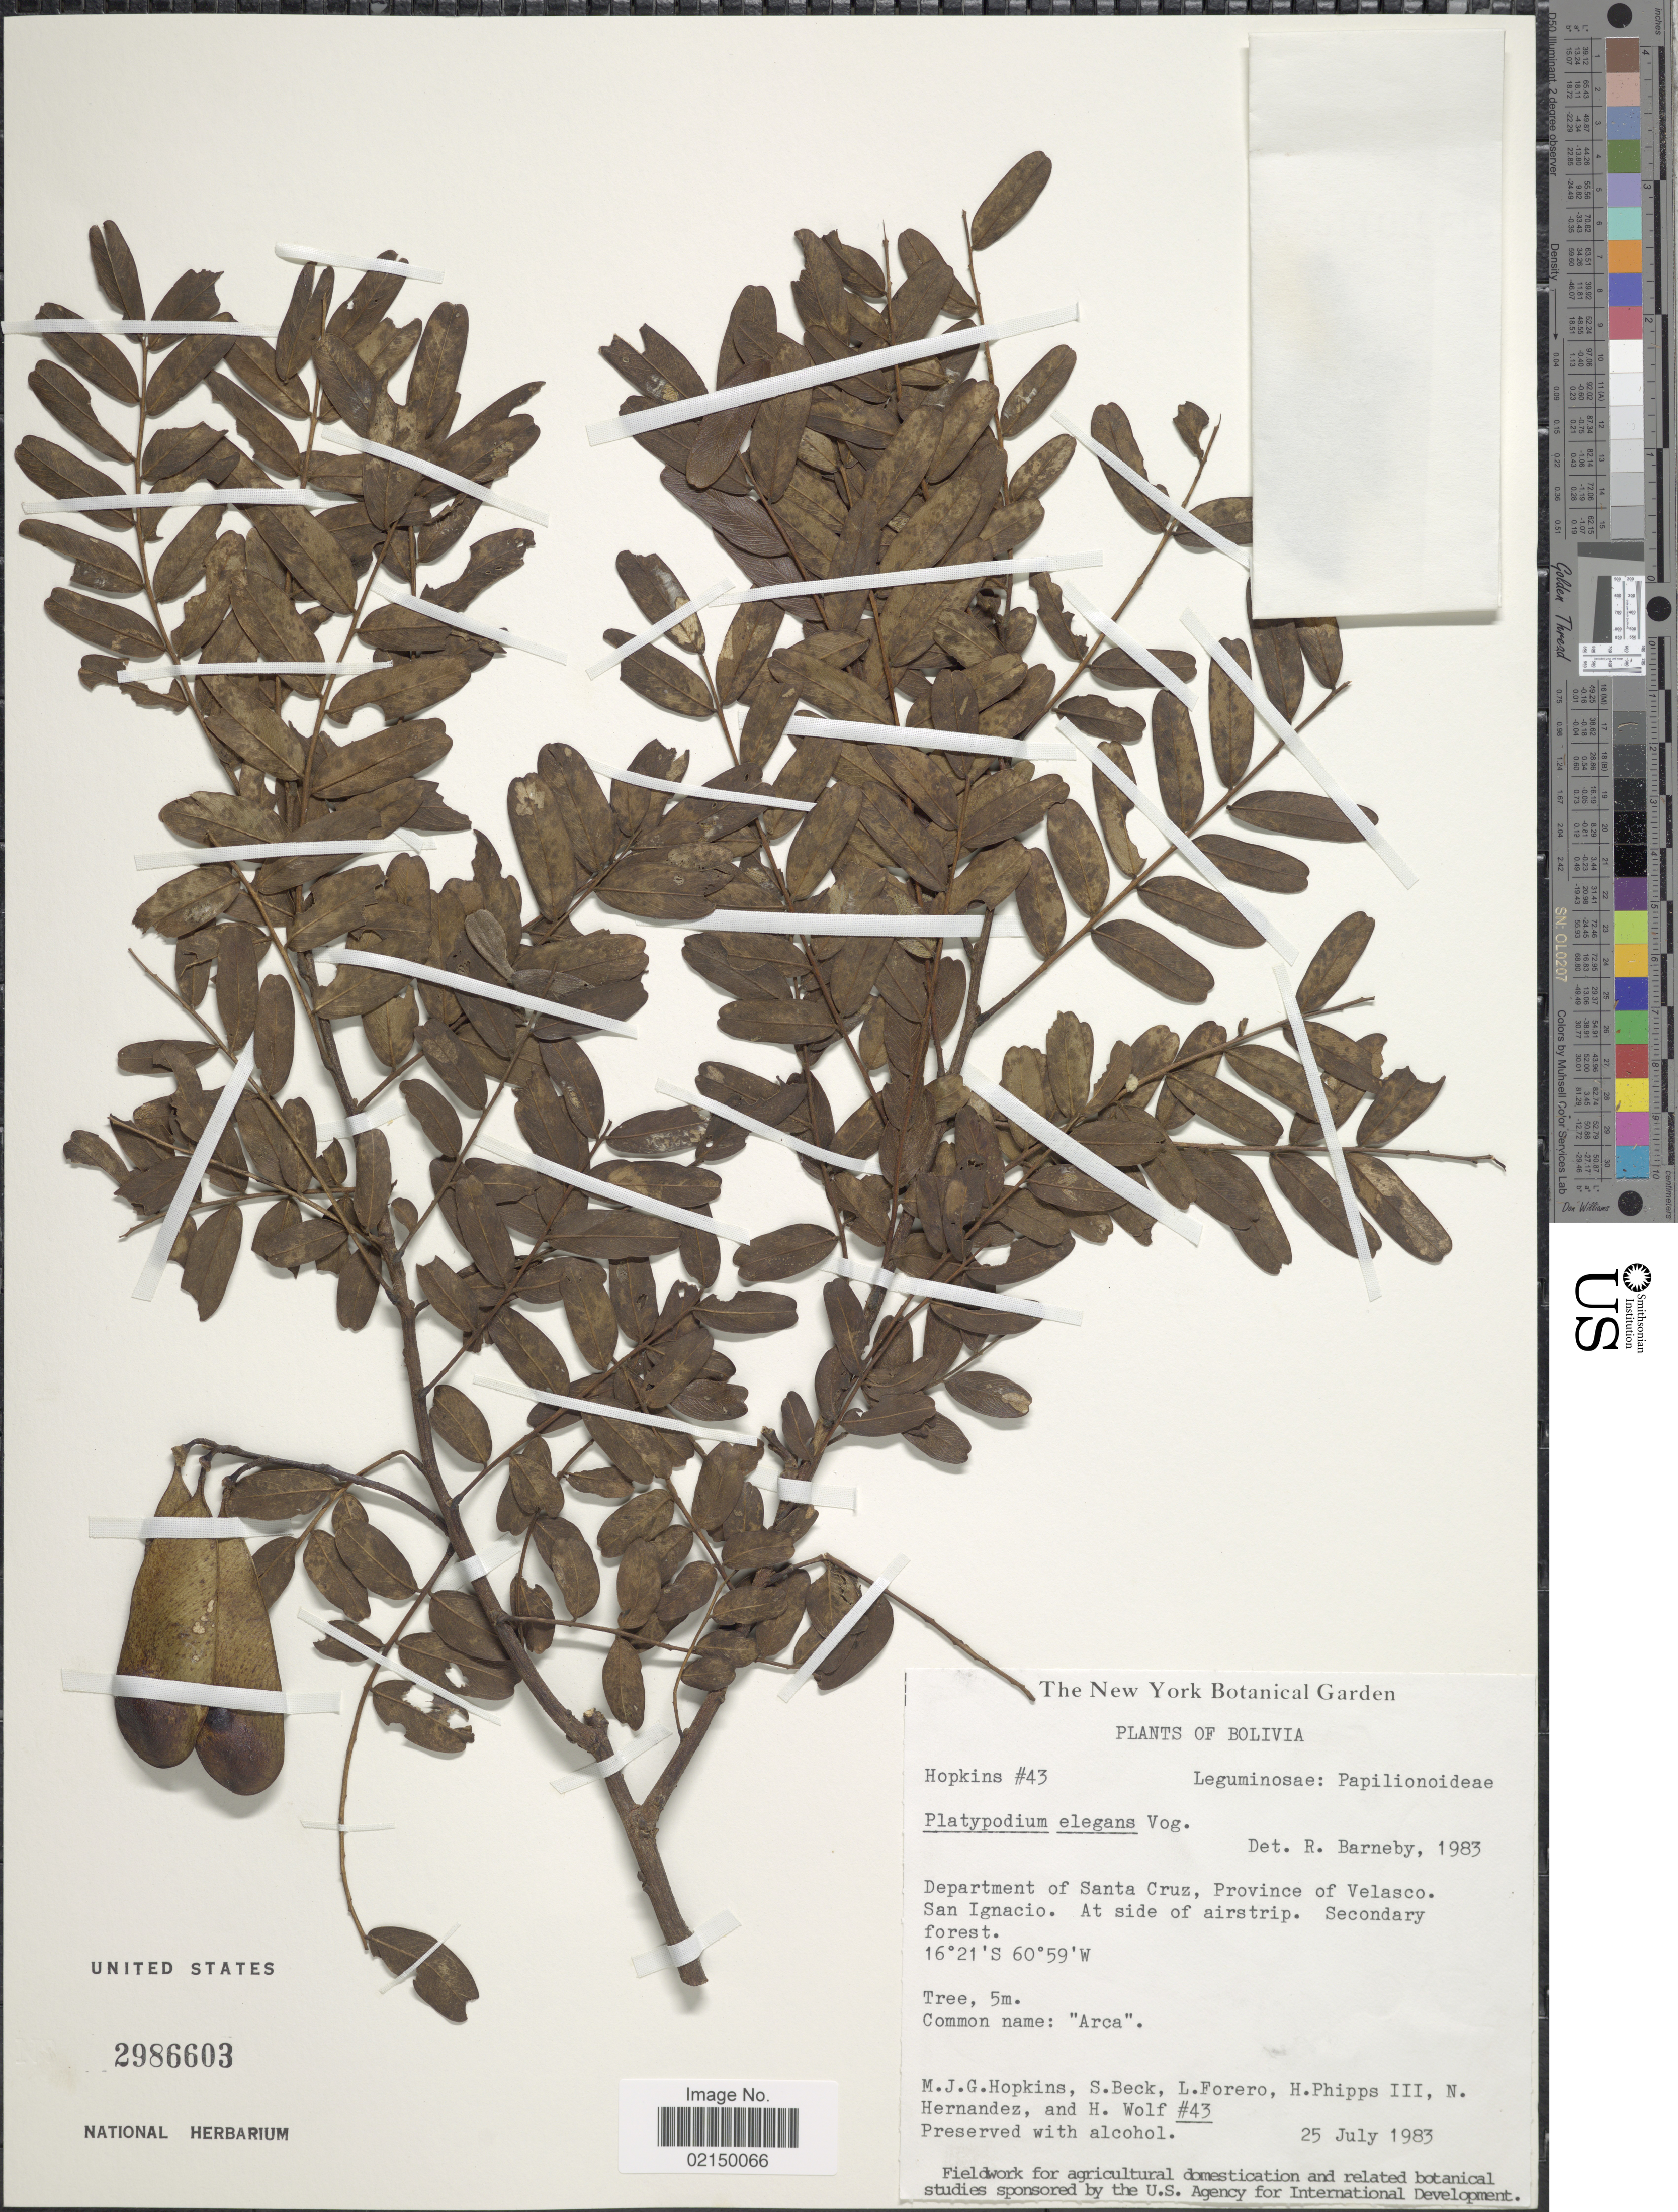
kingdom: Plantae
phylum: Tracheophyta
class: Magnoliopsida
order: Fabales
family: Fabaceae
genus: Platypodium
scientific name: Platypodium viride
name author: Vogel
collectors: M. J. G. Hopkins, S. G. Beck, Forero, L., H. Phipps & et al.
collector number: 43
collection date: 1983-07-25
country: Bolivia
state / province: Santa Cruz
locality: Province of Velasco, San Ignacio, at side of airstrip, secondary forest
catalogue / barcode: US 2986603